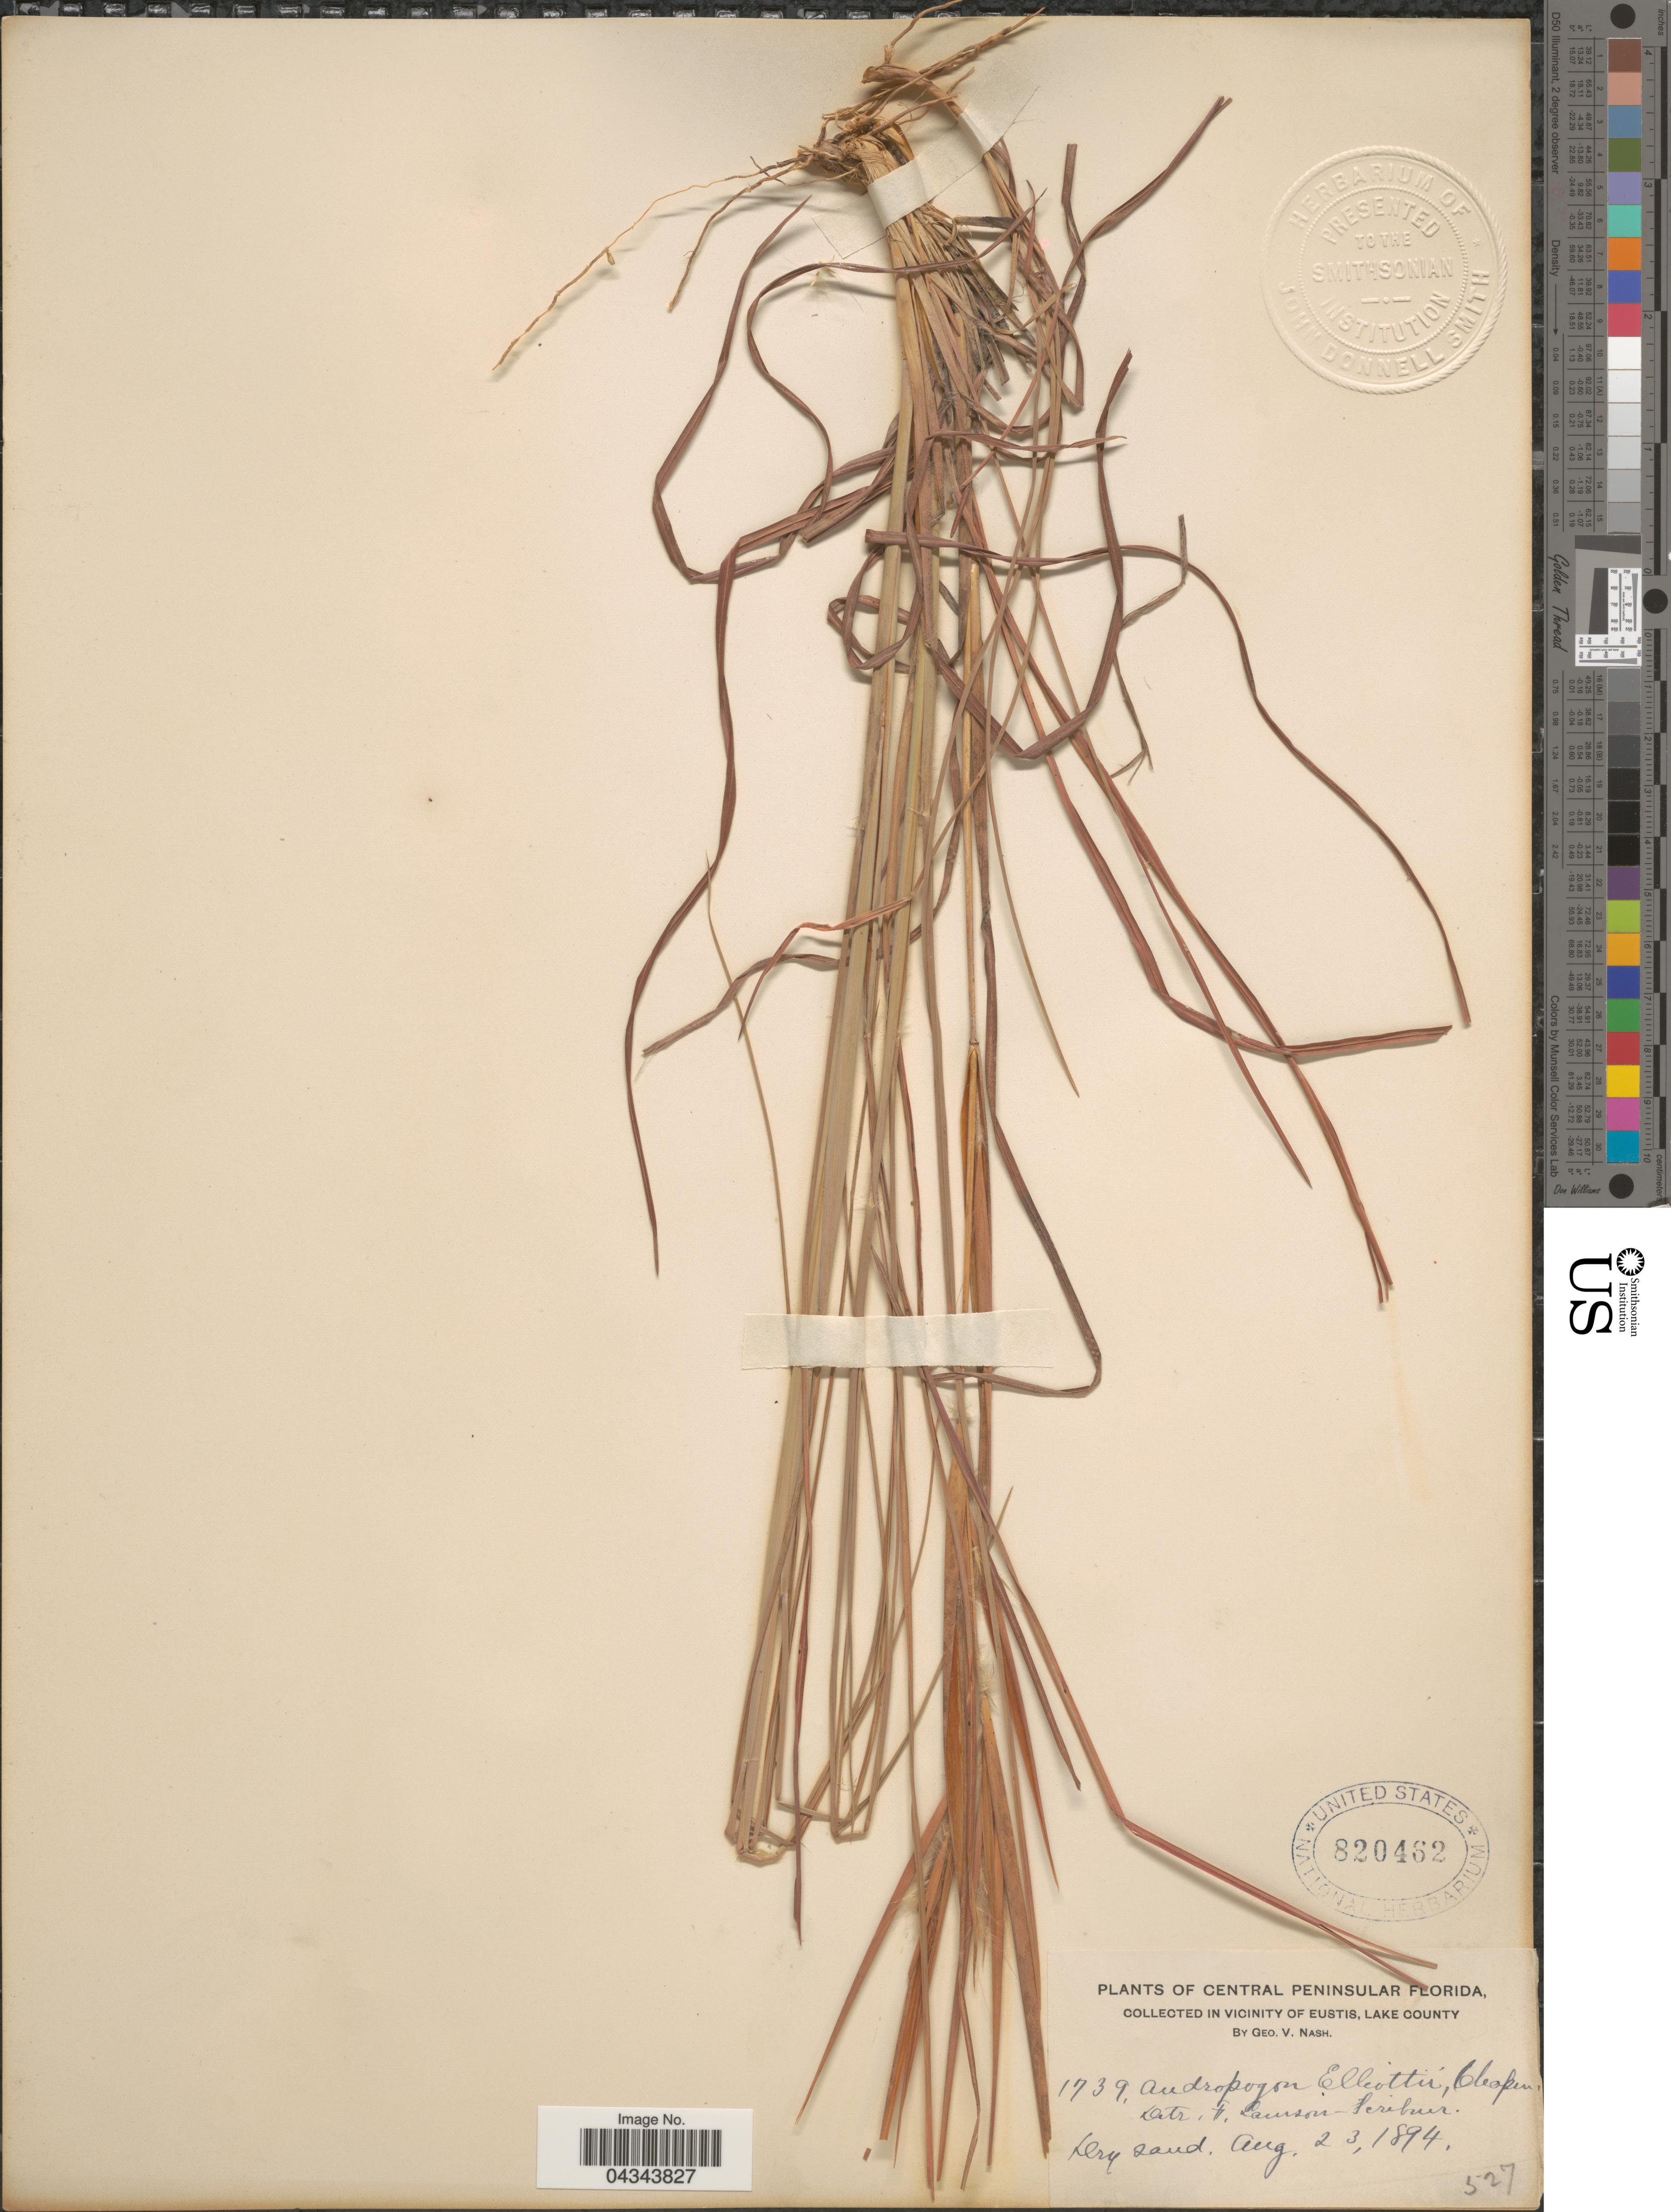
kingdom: Plantae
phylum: Tracheophyta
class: Liliopsida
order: Poales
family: Poaceae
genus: Andropogon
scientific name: Andropogon ternarius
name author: Michx.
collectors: G. V. Nash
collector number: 1739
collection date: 1894-08-23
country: United States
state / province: Florida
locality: Central Peninsular Florida. In vicinity of Eustis, Lake County.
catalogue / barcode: US 820462